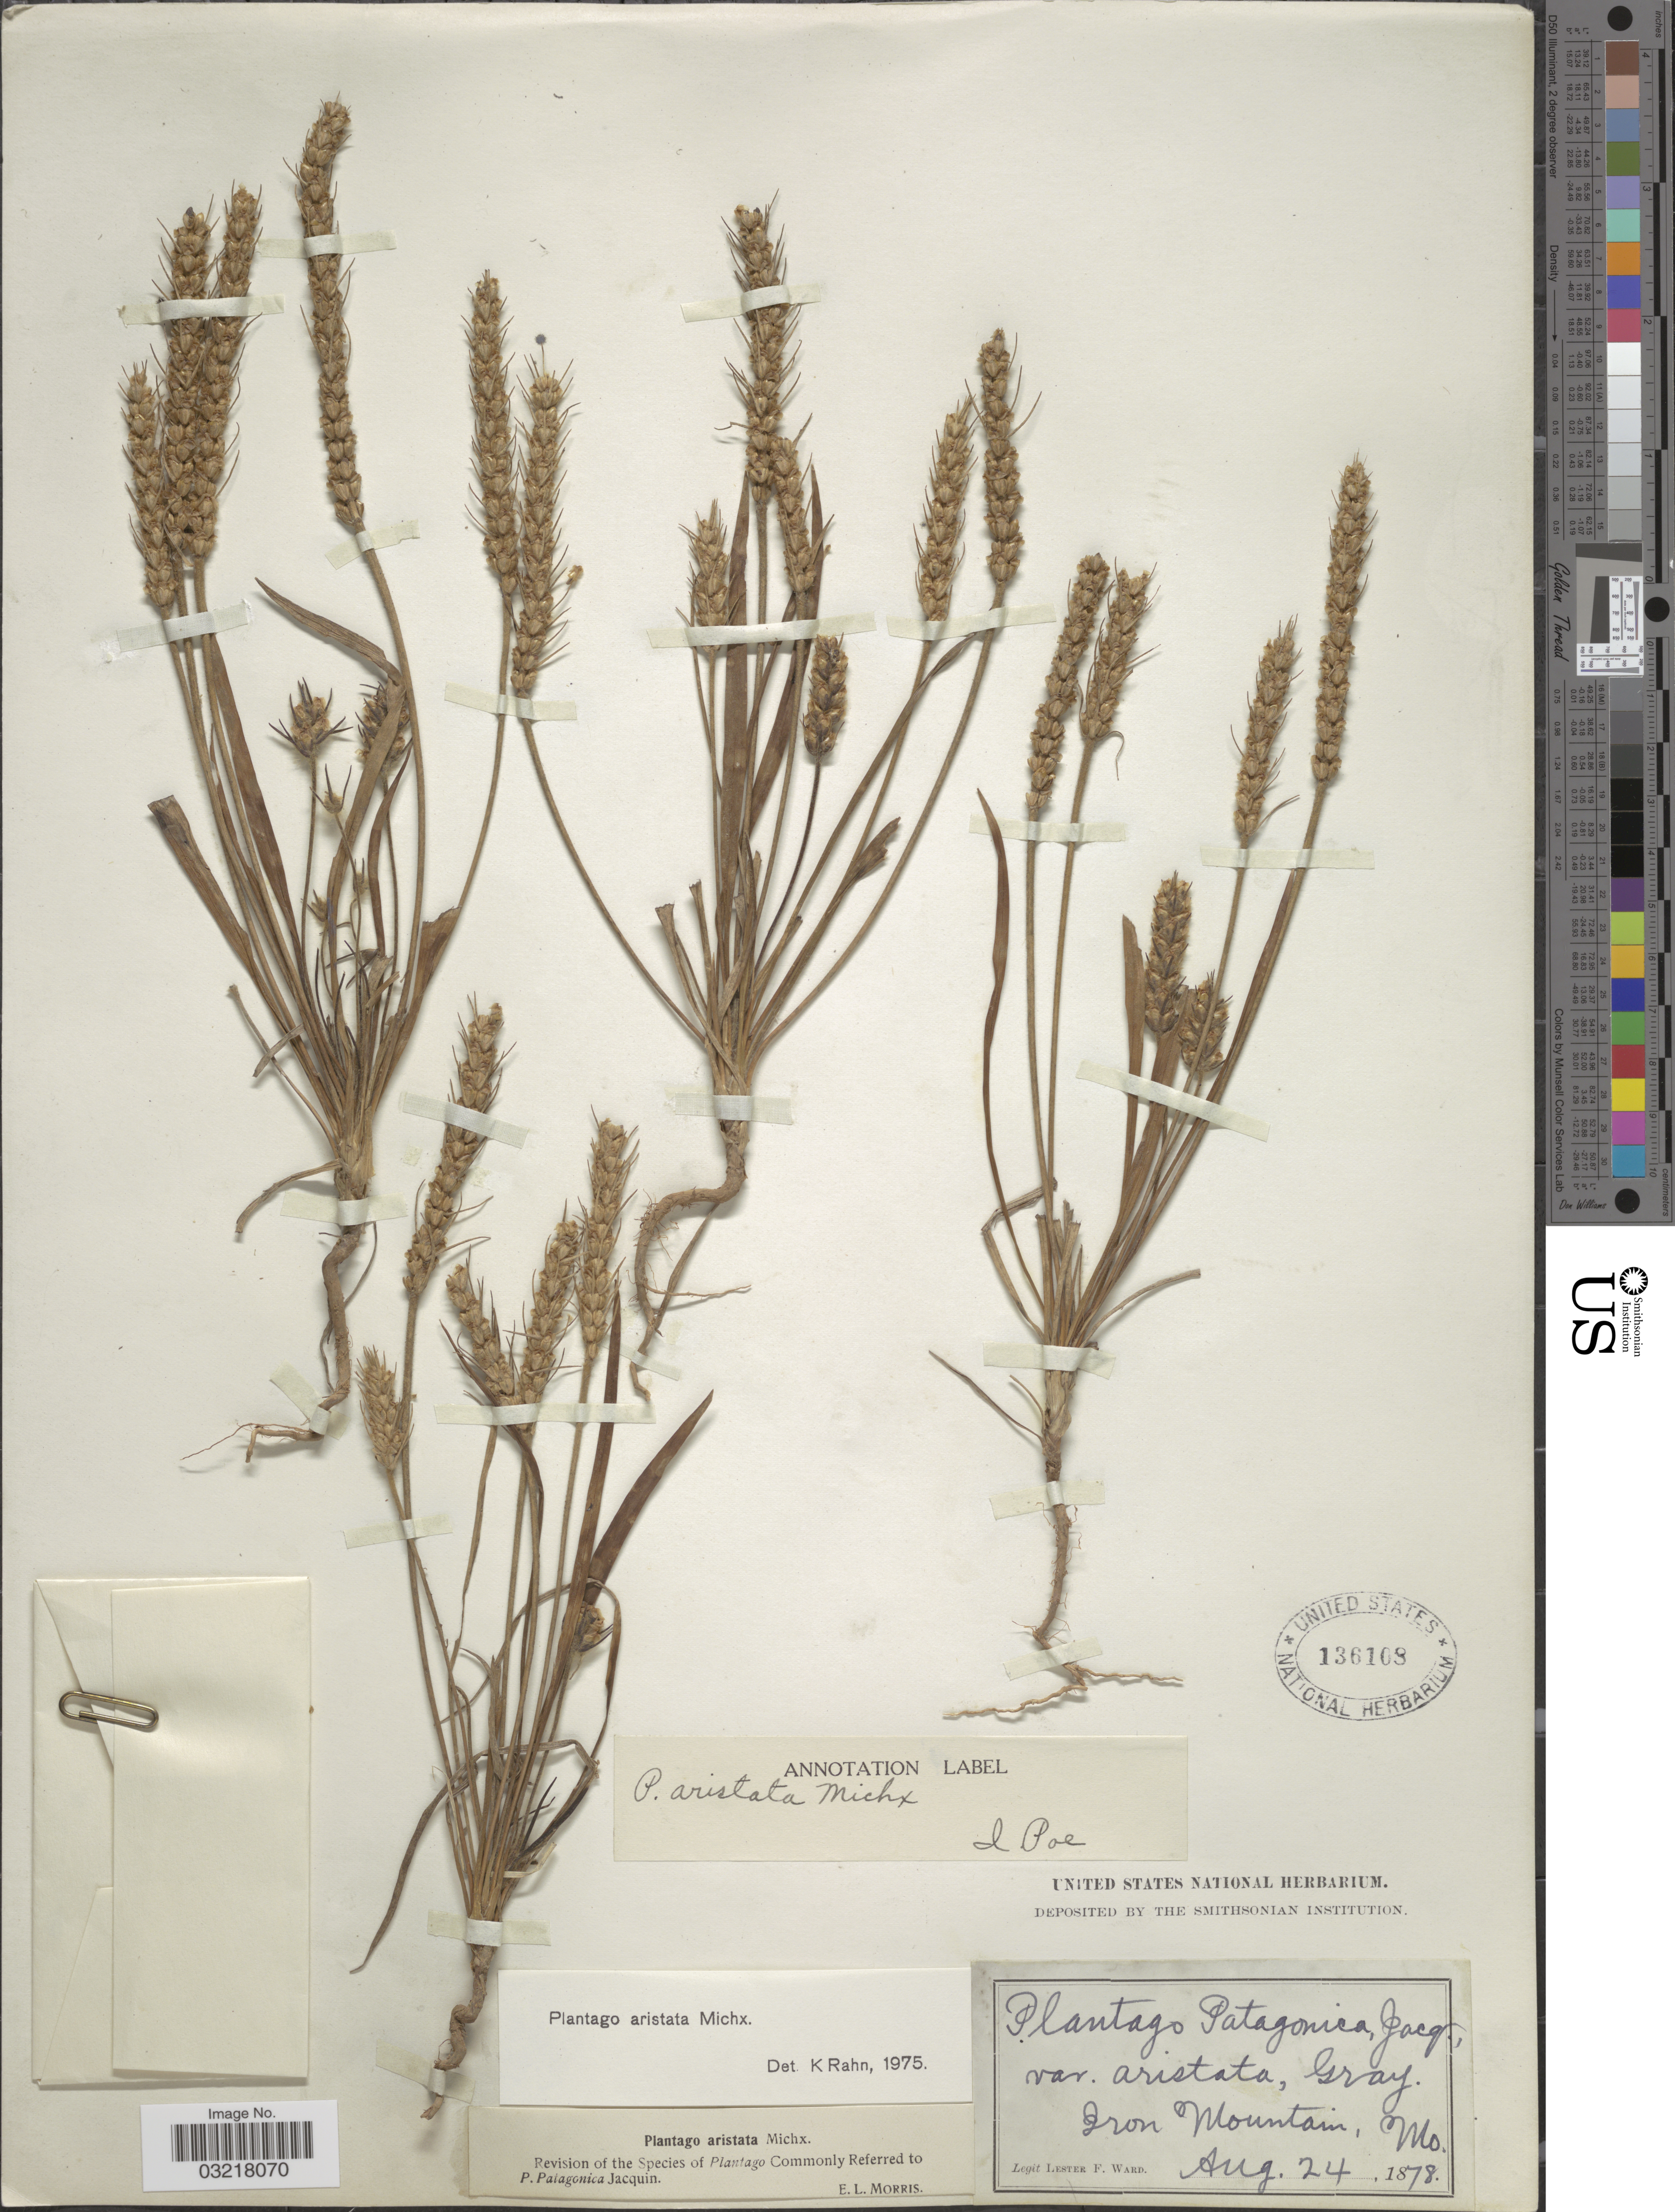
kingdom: Plantae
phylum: Tracheophyta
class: Magnoliopsida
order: Lamiales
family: Plantaginaceae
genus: Plantago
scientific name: Plantago aristata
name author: Michx.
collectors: L. F. Ward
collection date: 1878-08-24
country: United States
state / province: Missouri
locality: Iron Mountain, Mo.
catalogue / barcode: US 136108